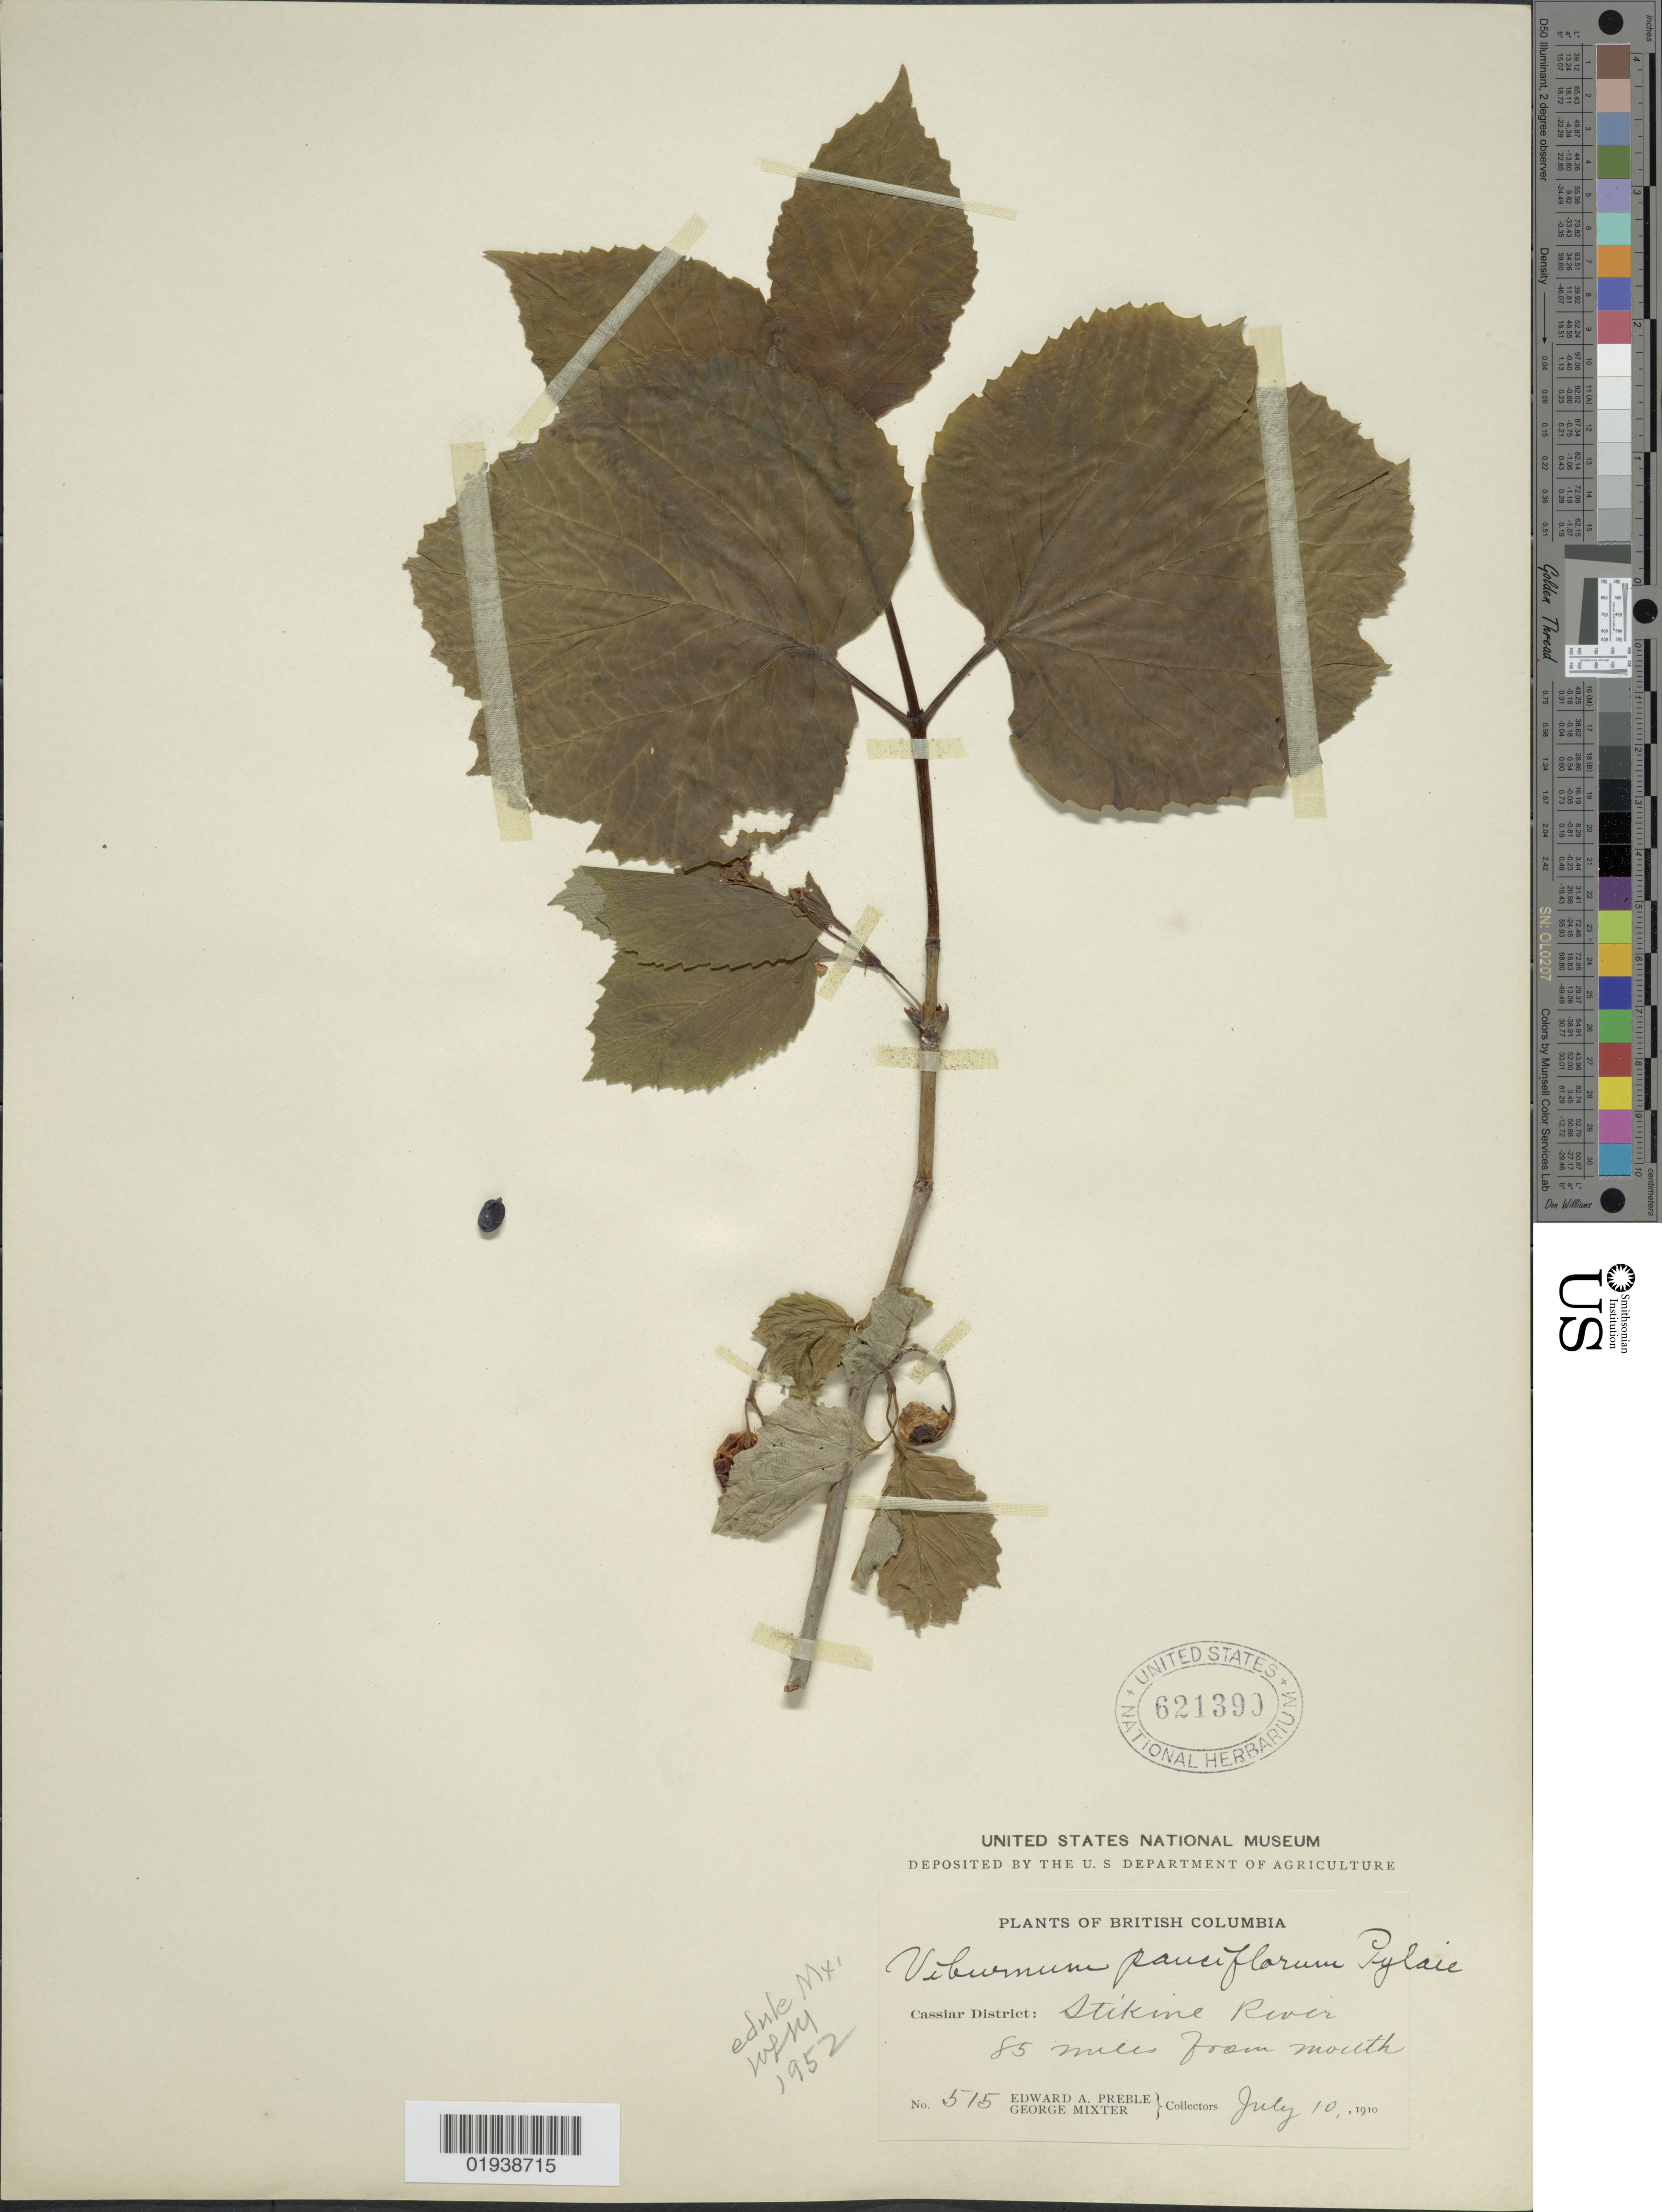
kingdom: Plantae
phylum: Tracheophyta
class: Magnoliopsida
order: Dipsacales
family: Viburnaceae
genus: Viburnum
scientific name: Viburnum edule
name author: (Michx.) Raf.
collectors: E. Preble & G. Mixter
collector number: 515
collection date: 1910-07-10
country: Canada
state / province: British Columbia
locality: Cassiar District: Stikine River 85 miles from mouth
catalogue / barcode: US 621390